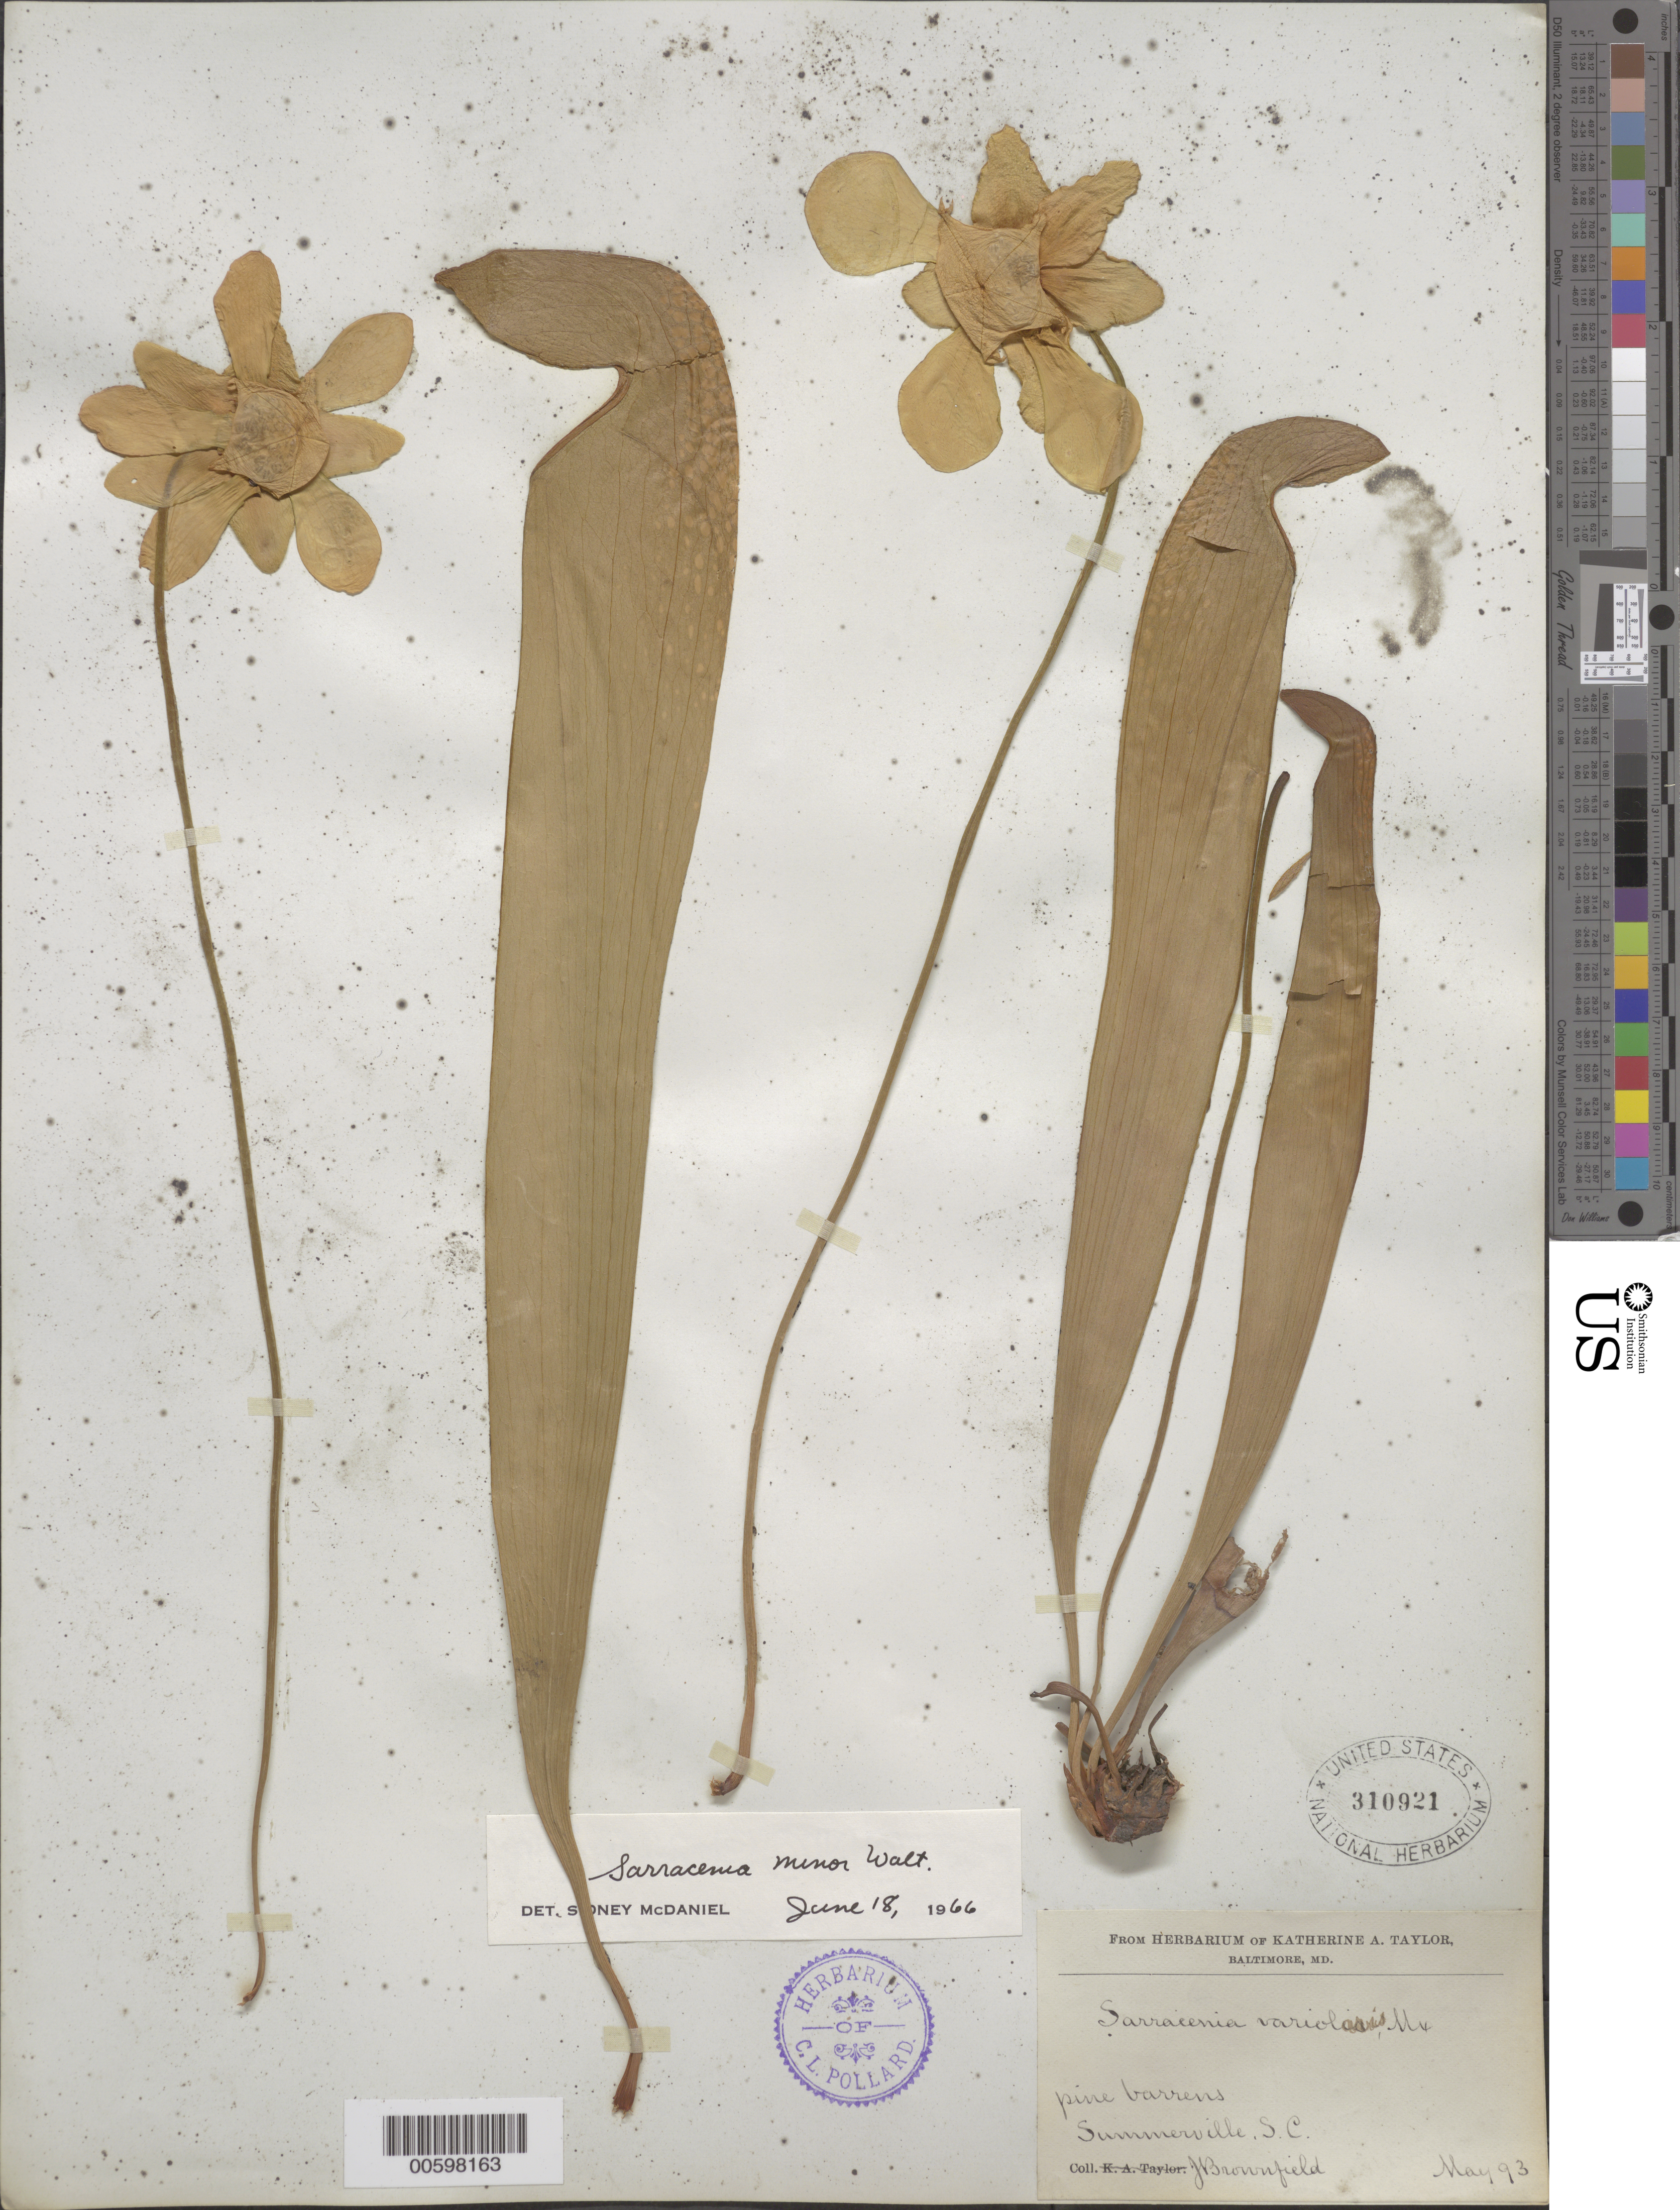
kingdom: Plantae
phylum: Tracheophyta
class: Magnoliopsida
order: Ericales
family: Sarraceniaceae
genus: Sarracenia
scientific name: Sarracenia minor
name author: Walter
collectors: J. Brownfield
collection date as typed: May 1893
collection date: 1893-05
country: United States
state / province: South Carolina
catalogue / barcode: US 310921